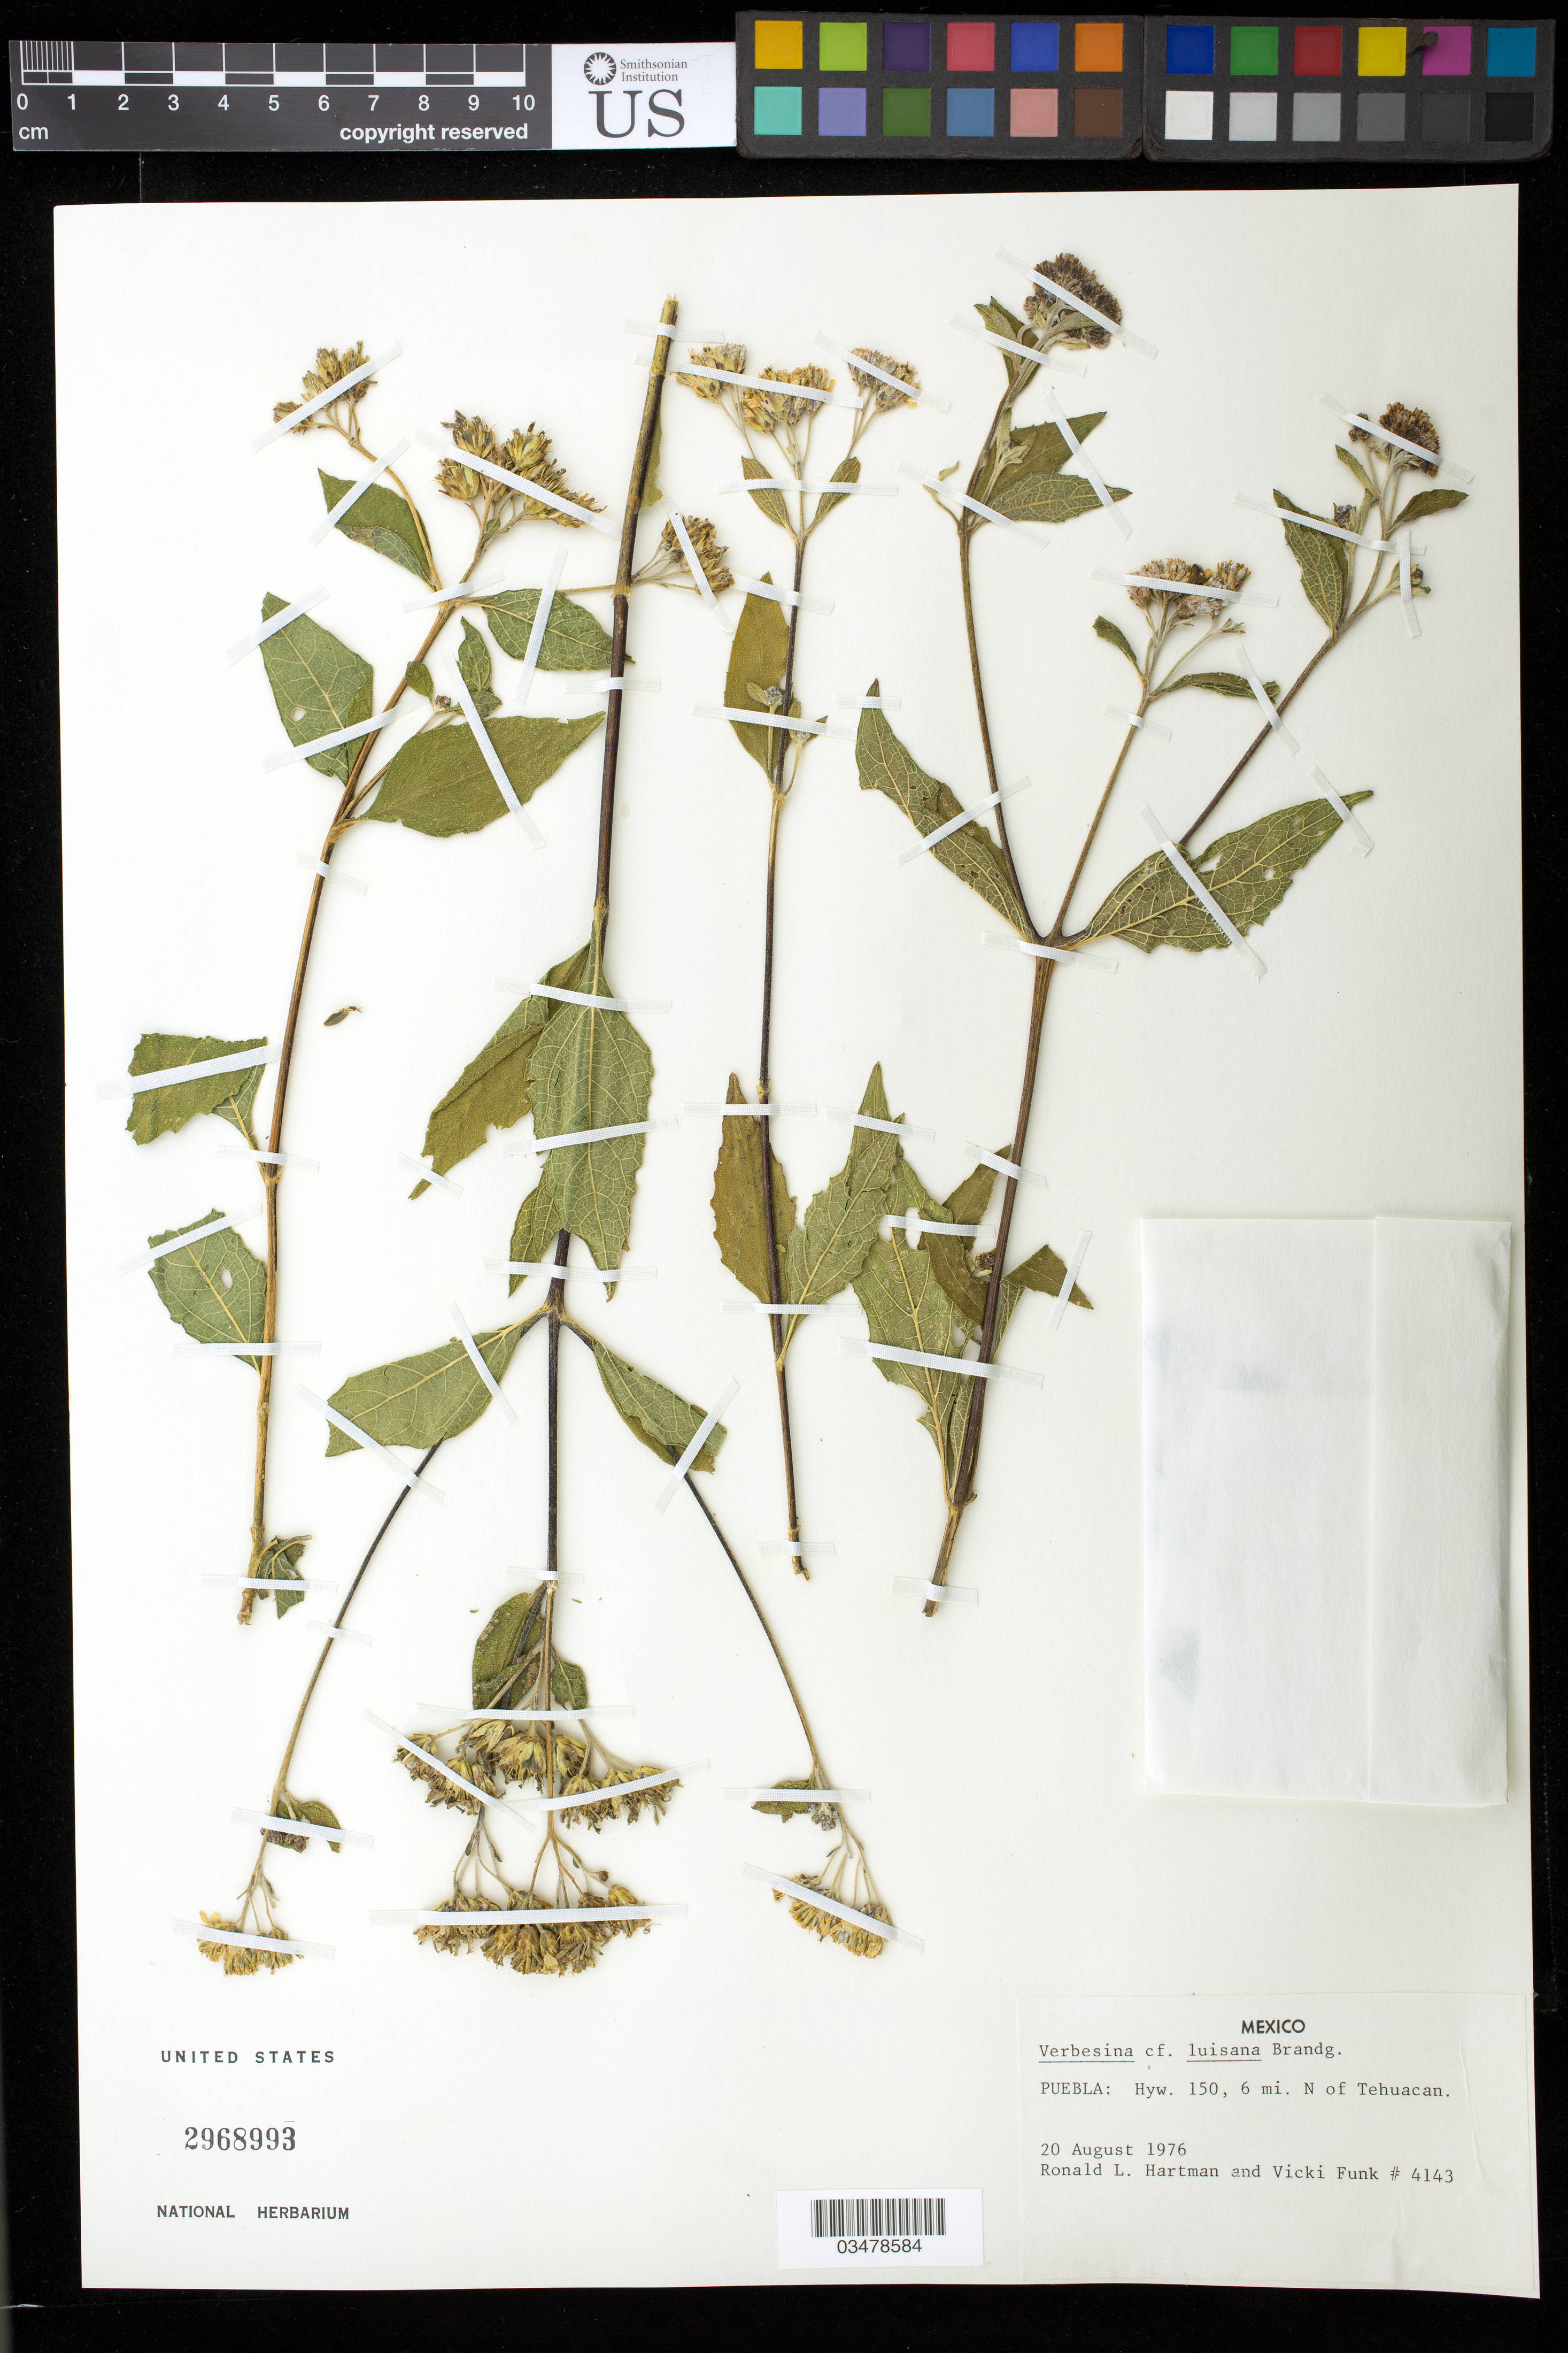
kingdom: Plantae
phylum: Tracheophyta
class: Magnoliopsida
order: Asterales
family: Asteraceae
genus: Verbesina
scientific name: Verbesina luisana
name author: Brandegee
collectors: R. Hartman & V. Funk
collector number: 4143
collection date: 1976-08-20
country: Mexico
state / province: Puebla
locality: Hwy. 150, 6 mi N of Tehuacan, on limestone slopes.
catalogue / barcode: US 2968993